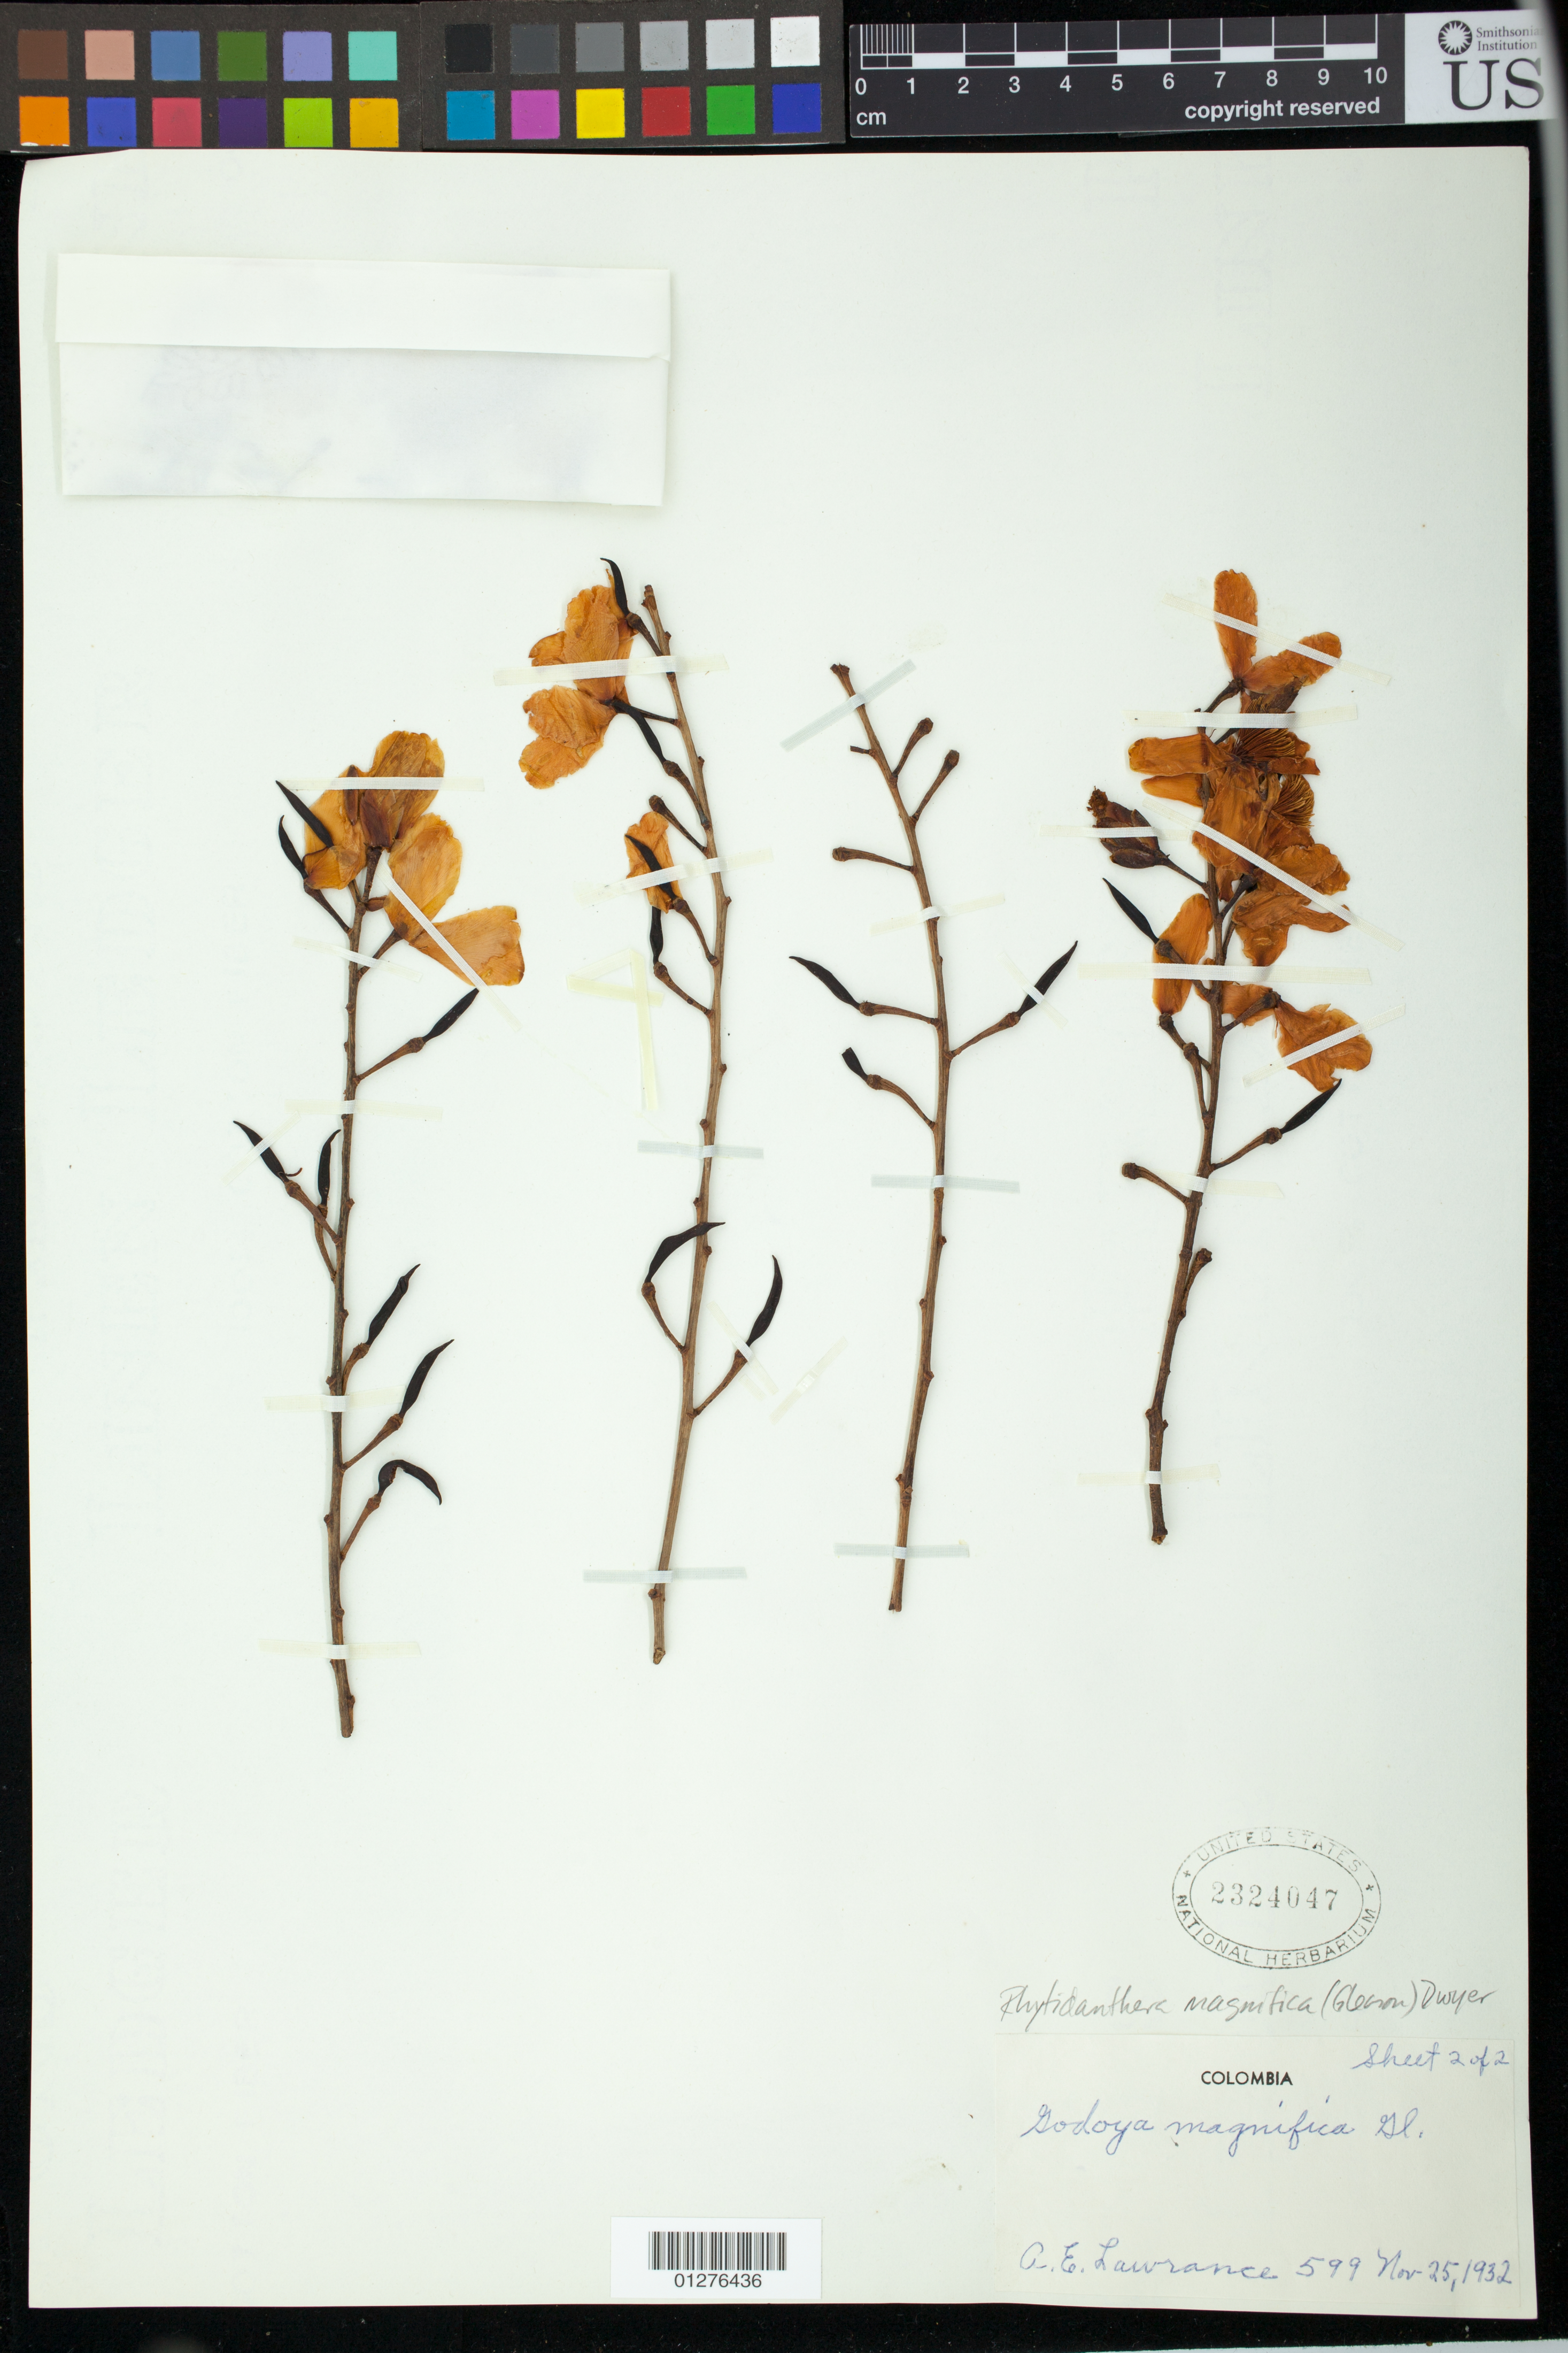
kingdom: Plantae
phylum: Tracheophyta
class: Magnoliopsida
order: Malpighiales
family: Ochnaceae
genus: Godoya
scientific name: Godoya magnifica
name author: Gleason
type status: Isotype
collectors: A. Lawrance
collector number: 599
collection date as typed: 25 Nov 1932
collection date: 1932-11-25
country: Colombia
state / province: Boyacá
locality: El Umbo region, region of Mt. Chapon, extreme western part of Dept. Boyaca, NW of Bogota.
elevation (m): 1219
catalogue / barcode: US 2324047